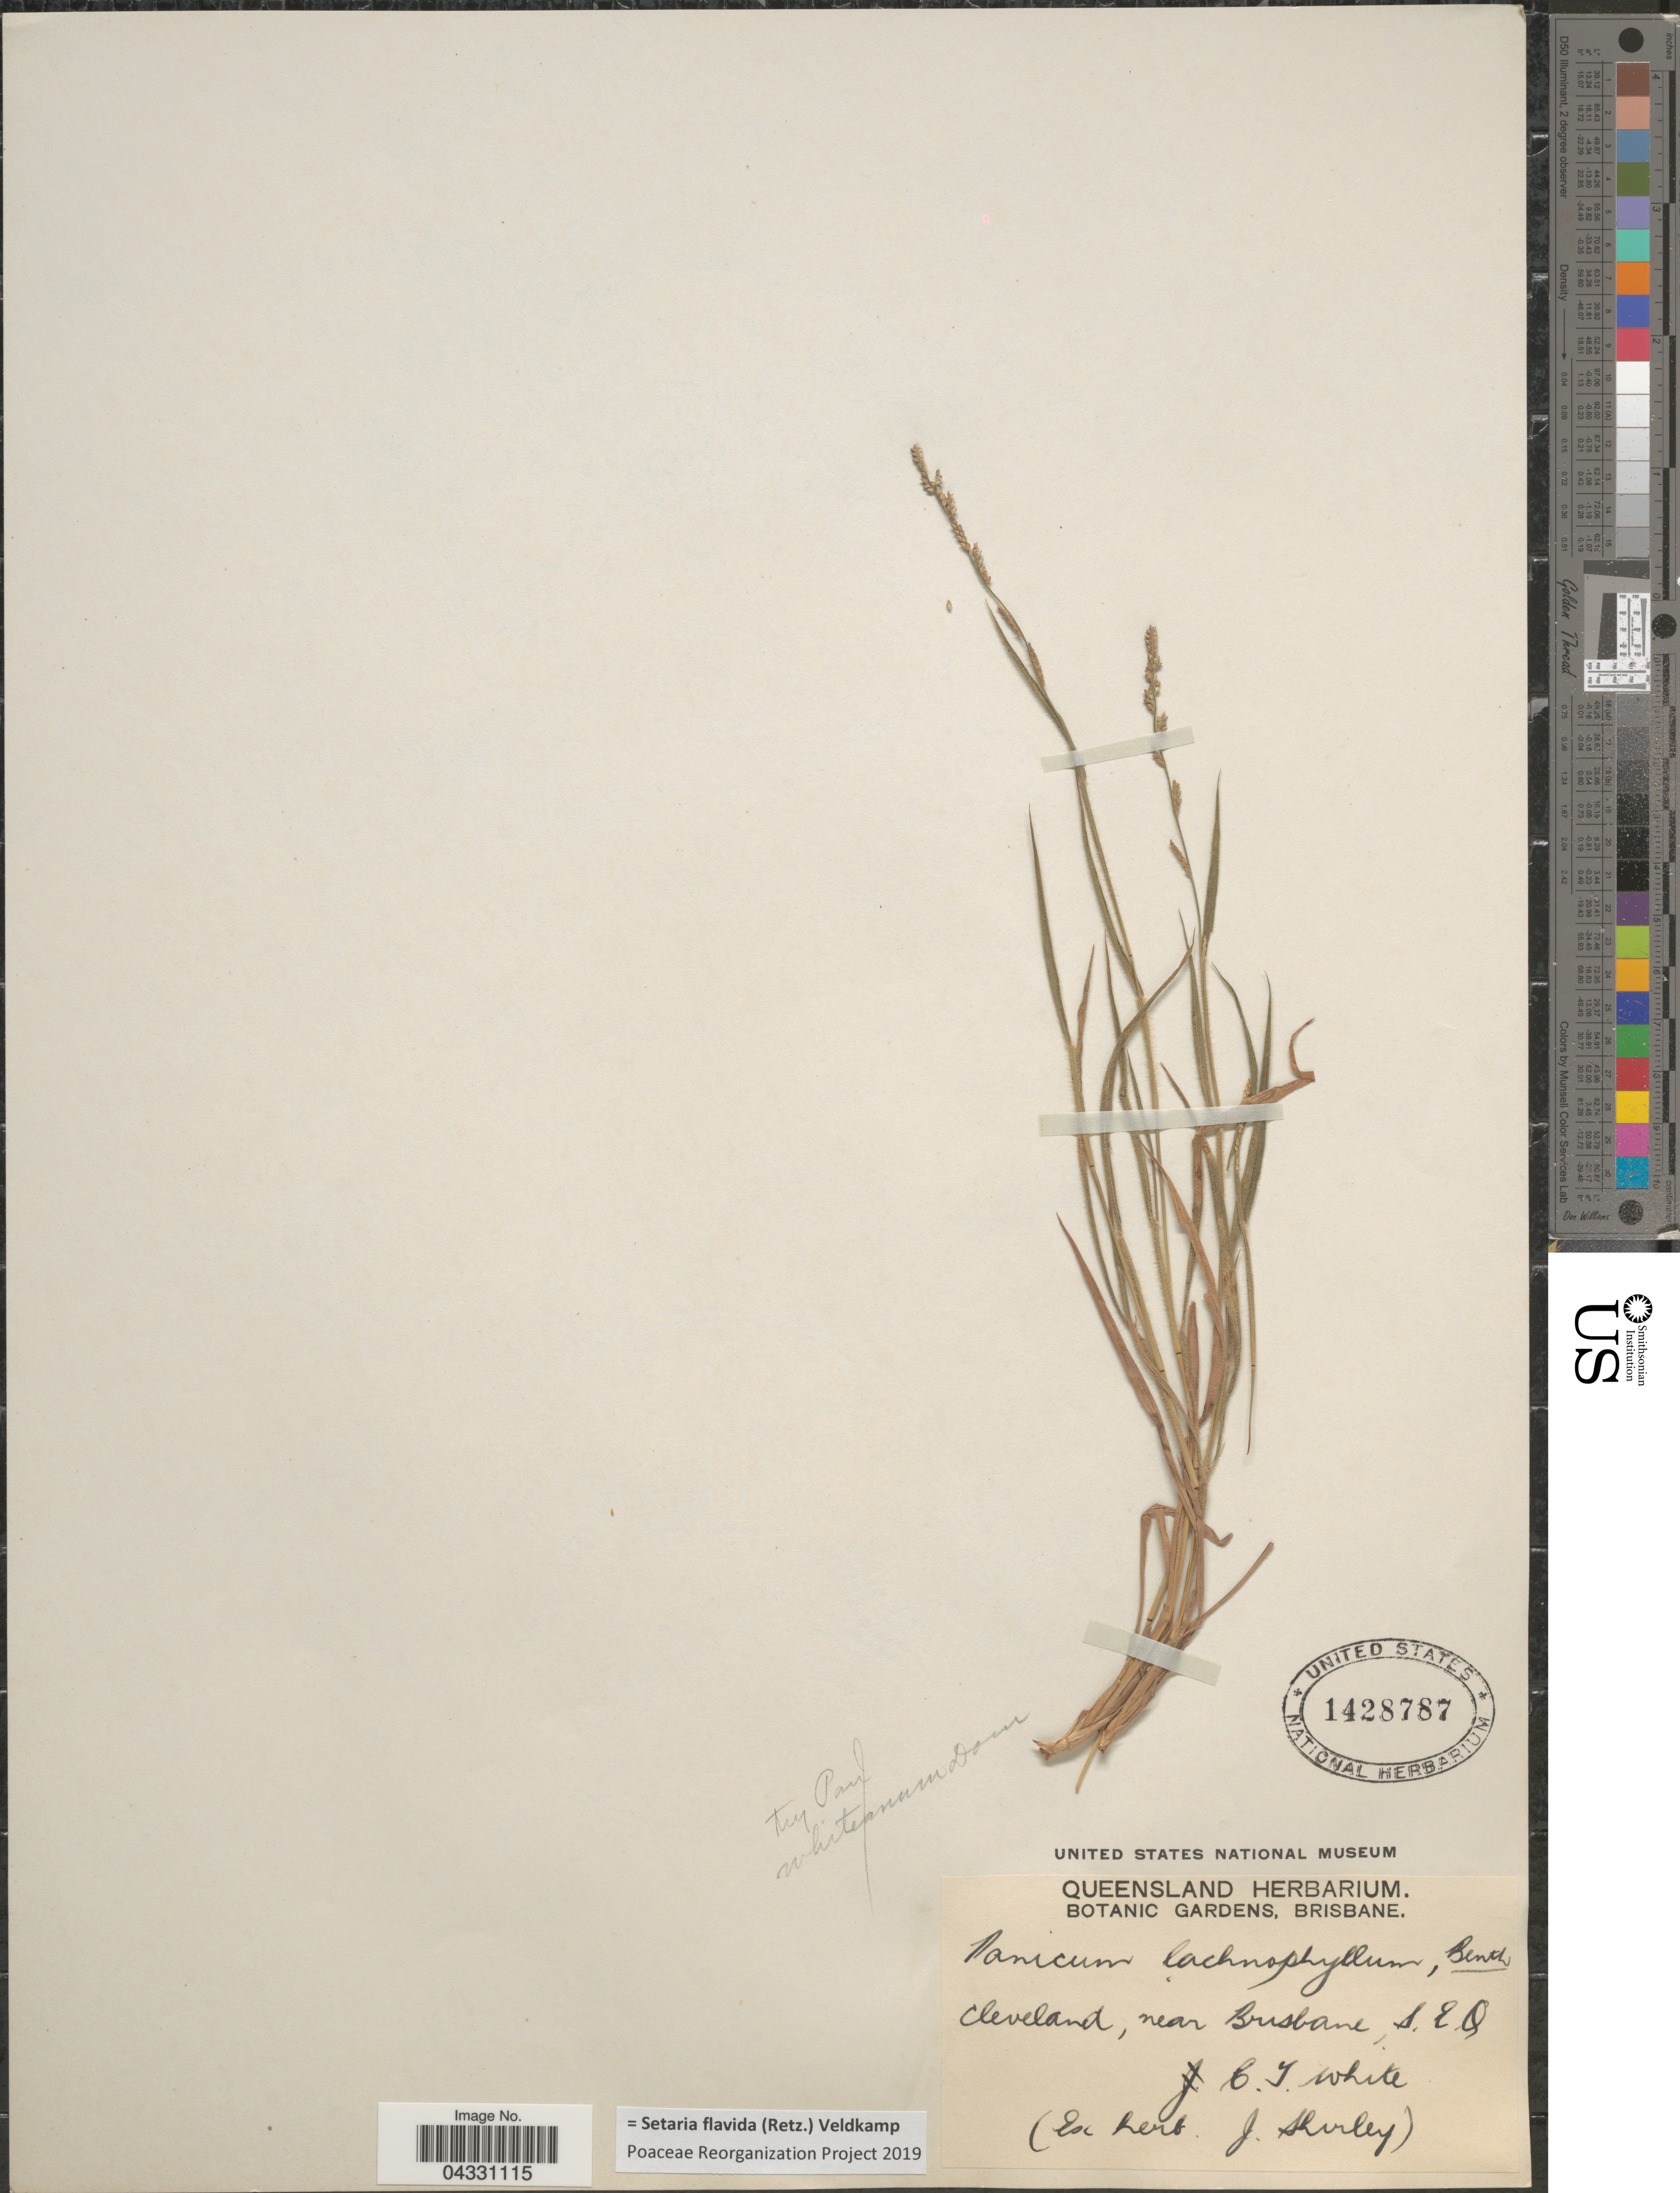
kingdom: Plantae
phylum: Tracheophyta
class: Liliopsida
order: Poales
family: Poaceae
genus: Setaria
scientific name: Setaria flavida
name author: (Retz.) Veldkamp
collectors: C. T. White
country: Australia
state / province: Queensland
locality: Cleveland, near Brisbane, S.E.Q.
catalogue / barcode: US 1428787